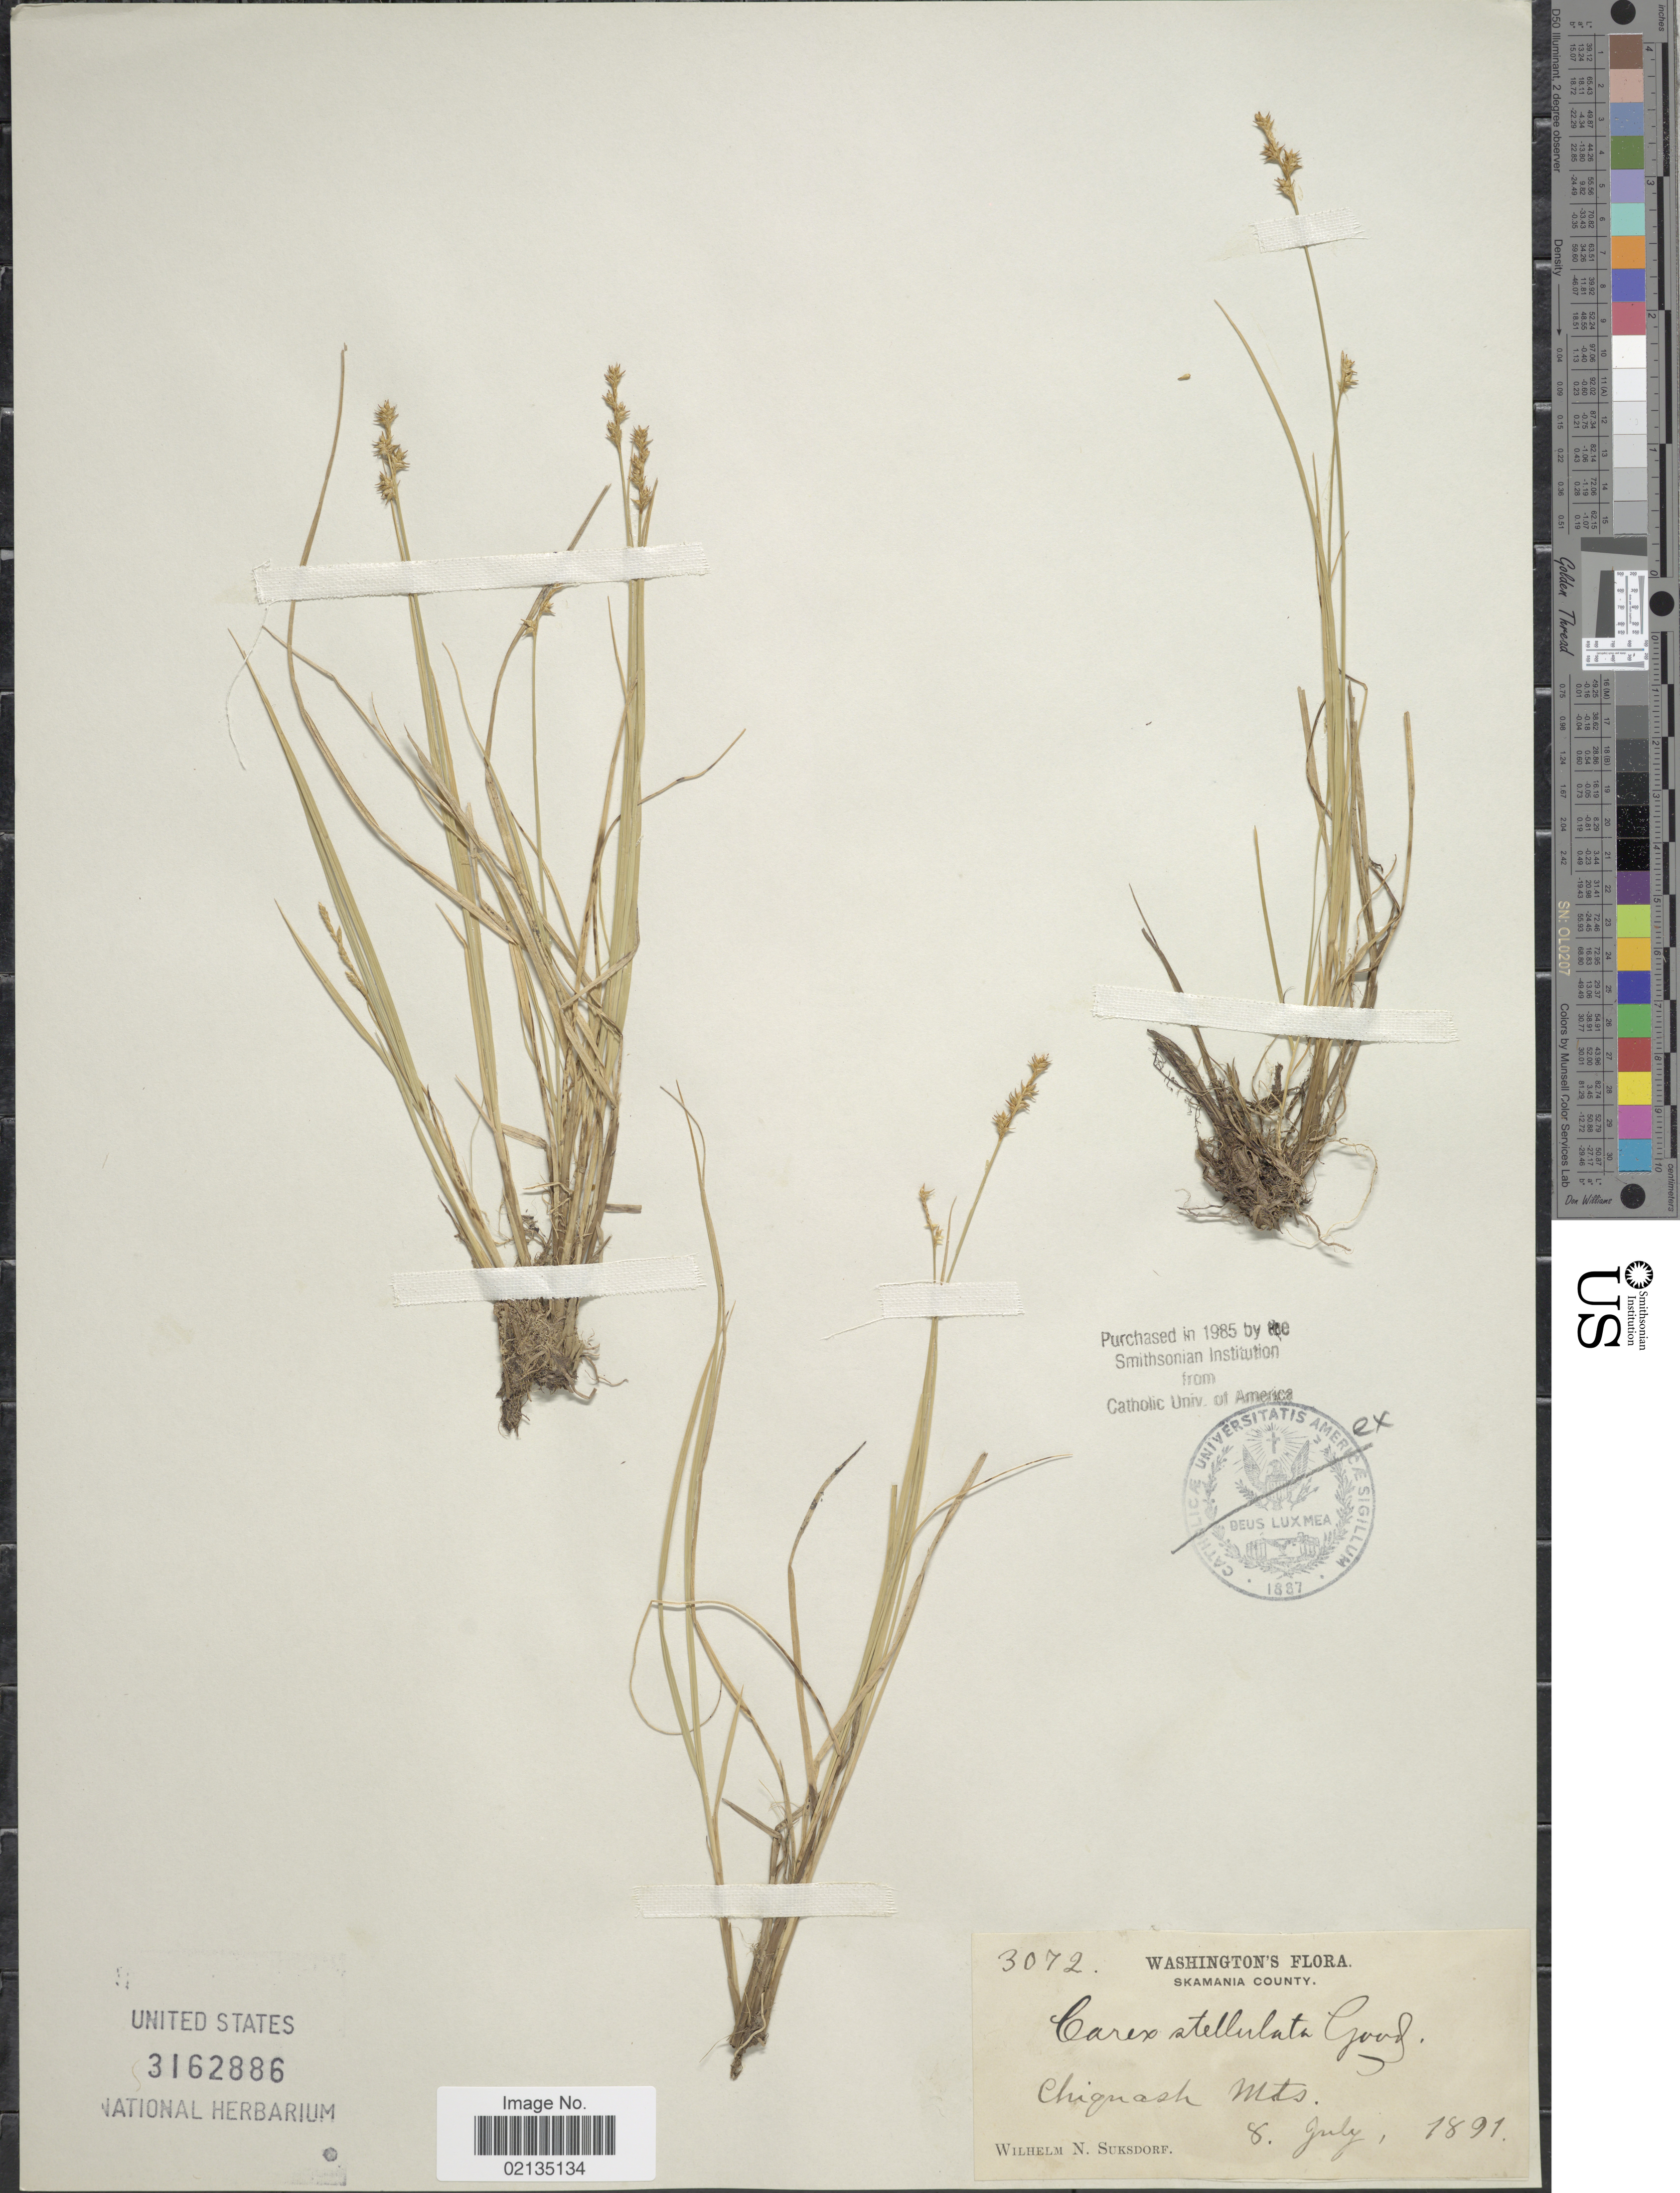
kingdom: Plantae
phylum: Tracheophyta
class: Liliopsida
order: Poales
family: Cyperaceae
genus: Carex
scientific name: Carex echinata subsp. echinata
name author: Murray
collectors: W. N. Suksdorf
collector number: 3072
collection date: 1891-07-08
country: United States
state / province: Washington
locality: Skamania. Chiquash Mts.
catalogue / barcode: US 3162886